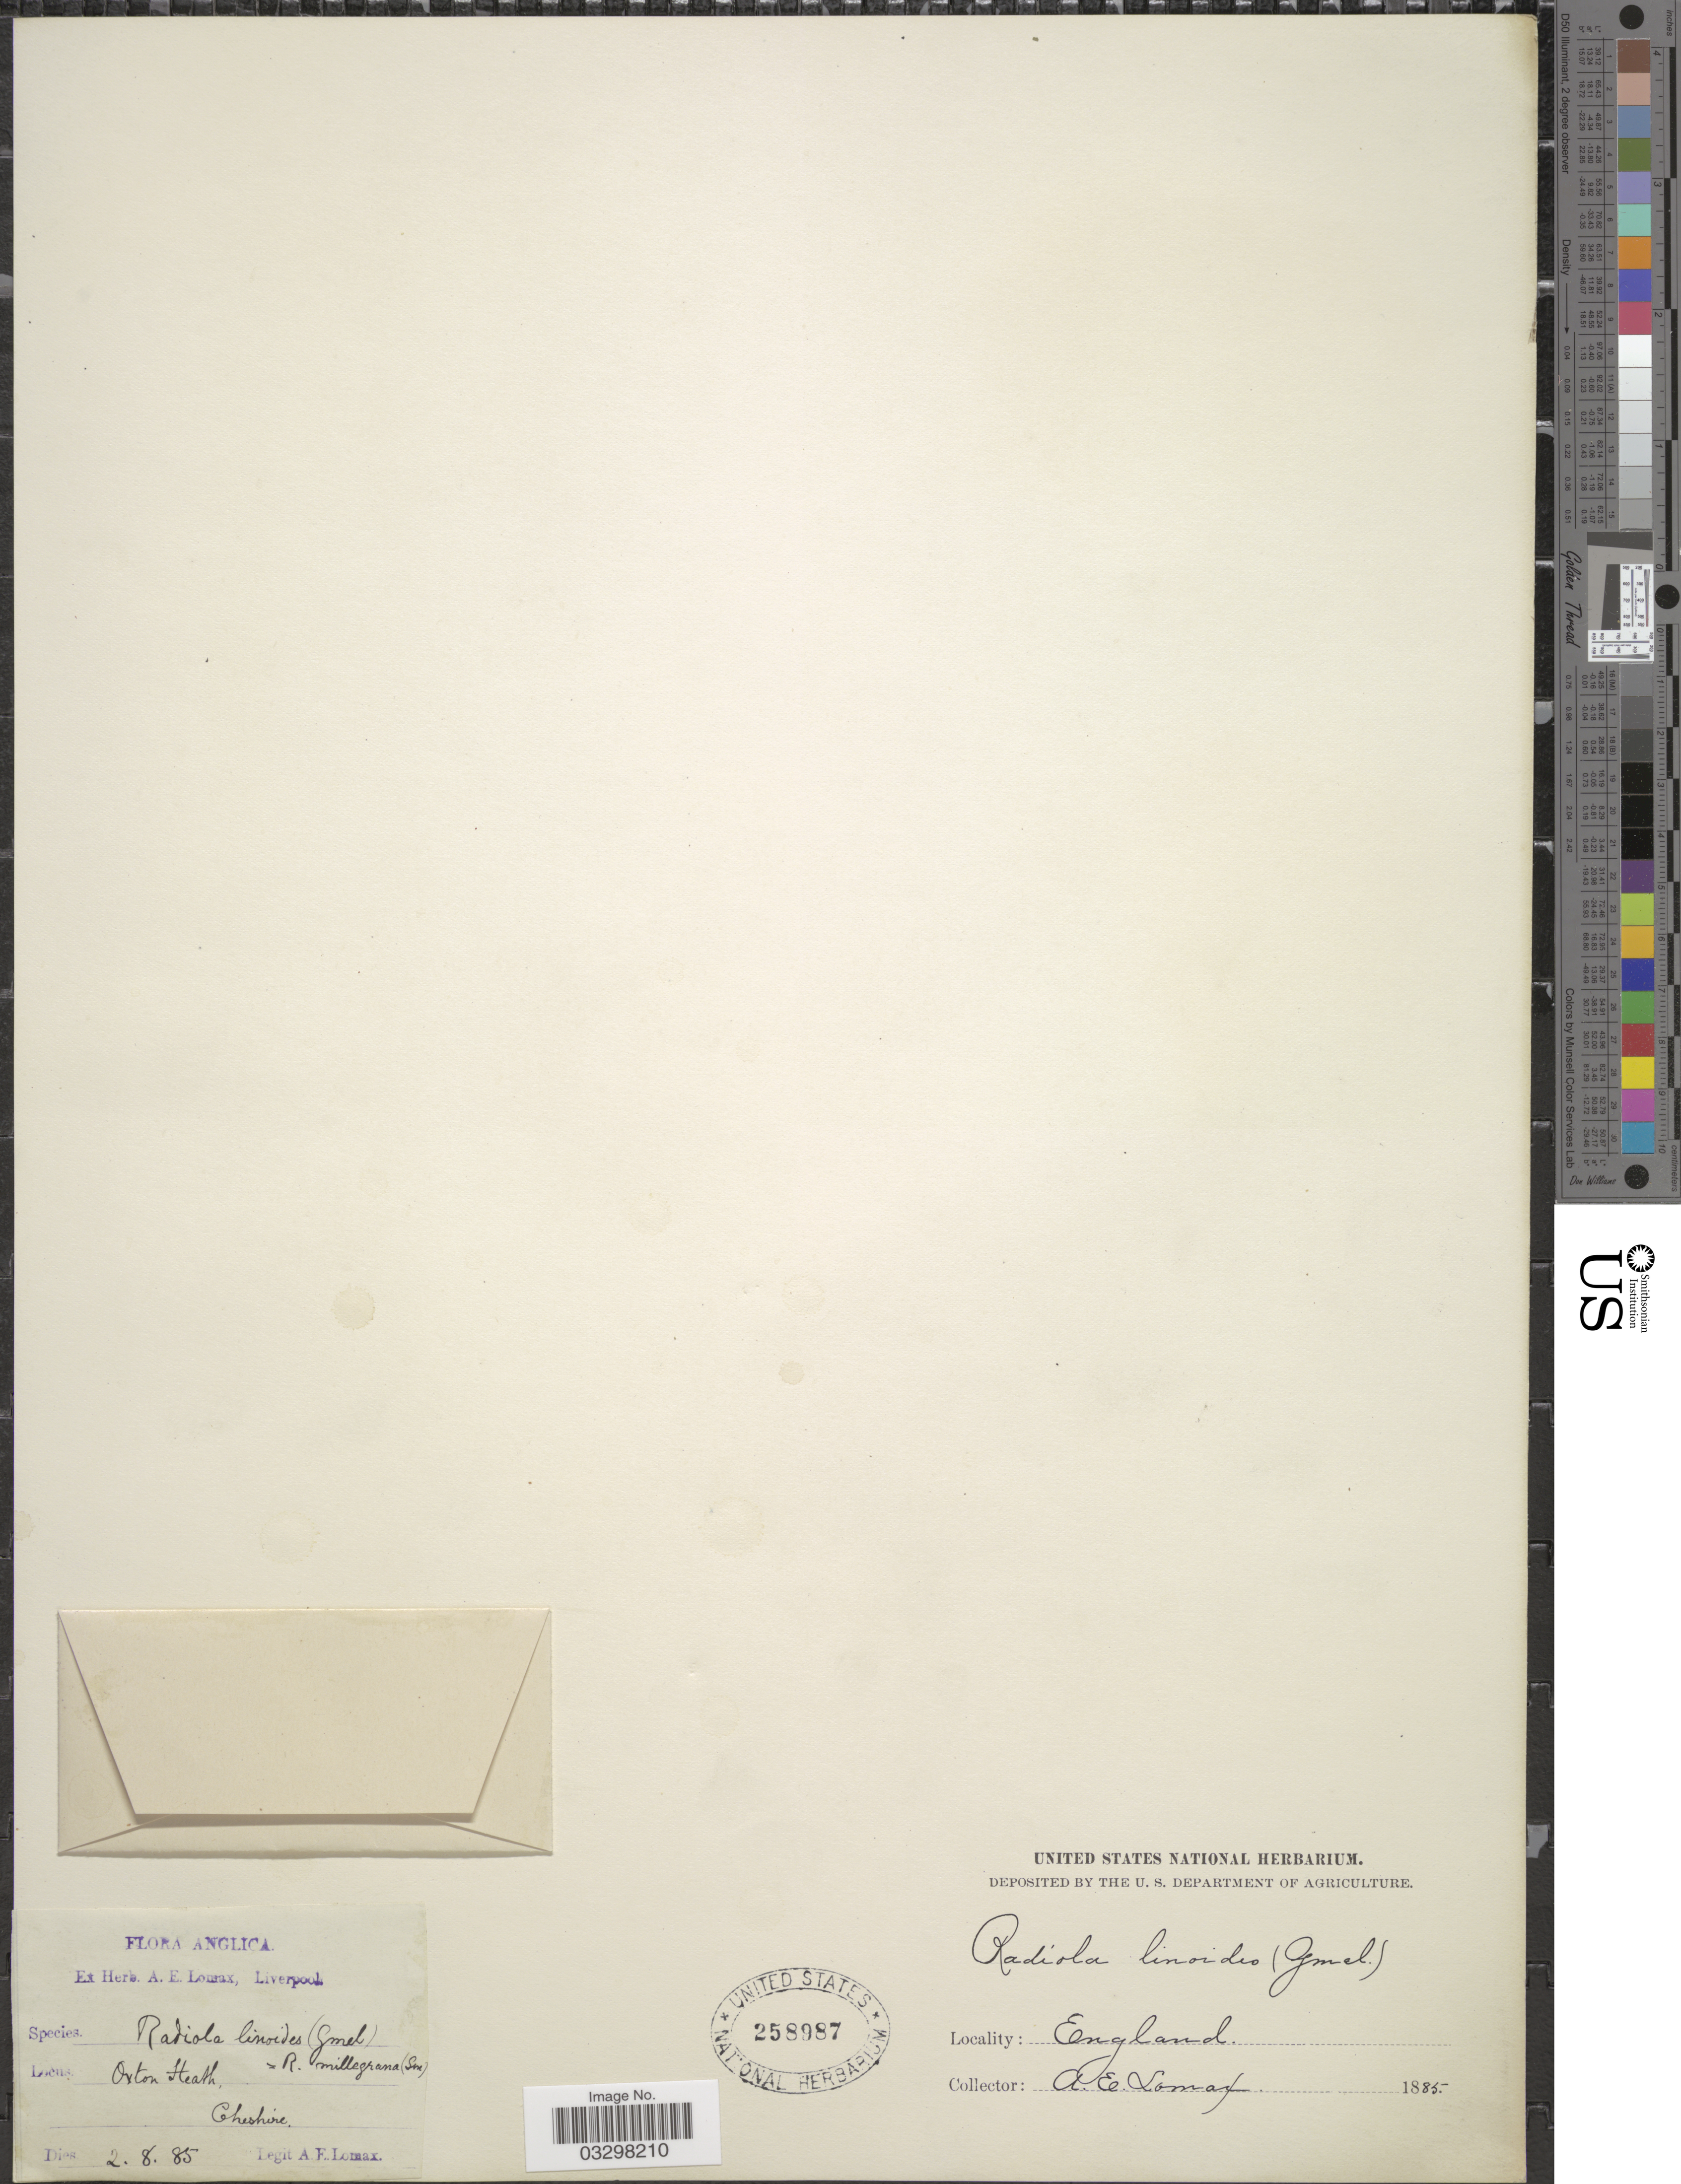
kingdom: Plantae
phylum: Tracheophyta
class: Magnoliopsida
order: Malpighiales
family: Linaceae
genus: Radiola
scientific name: Radiola linoides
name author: Roth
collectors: A. Lomax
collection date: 1885-08-02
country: United Kingdom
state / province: England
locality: Anglica. Oxton Heath. Cheshire.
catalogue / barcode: US 258987